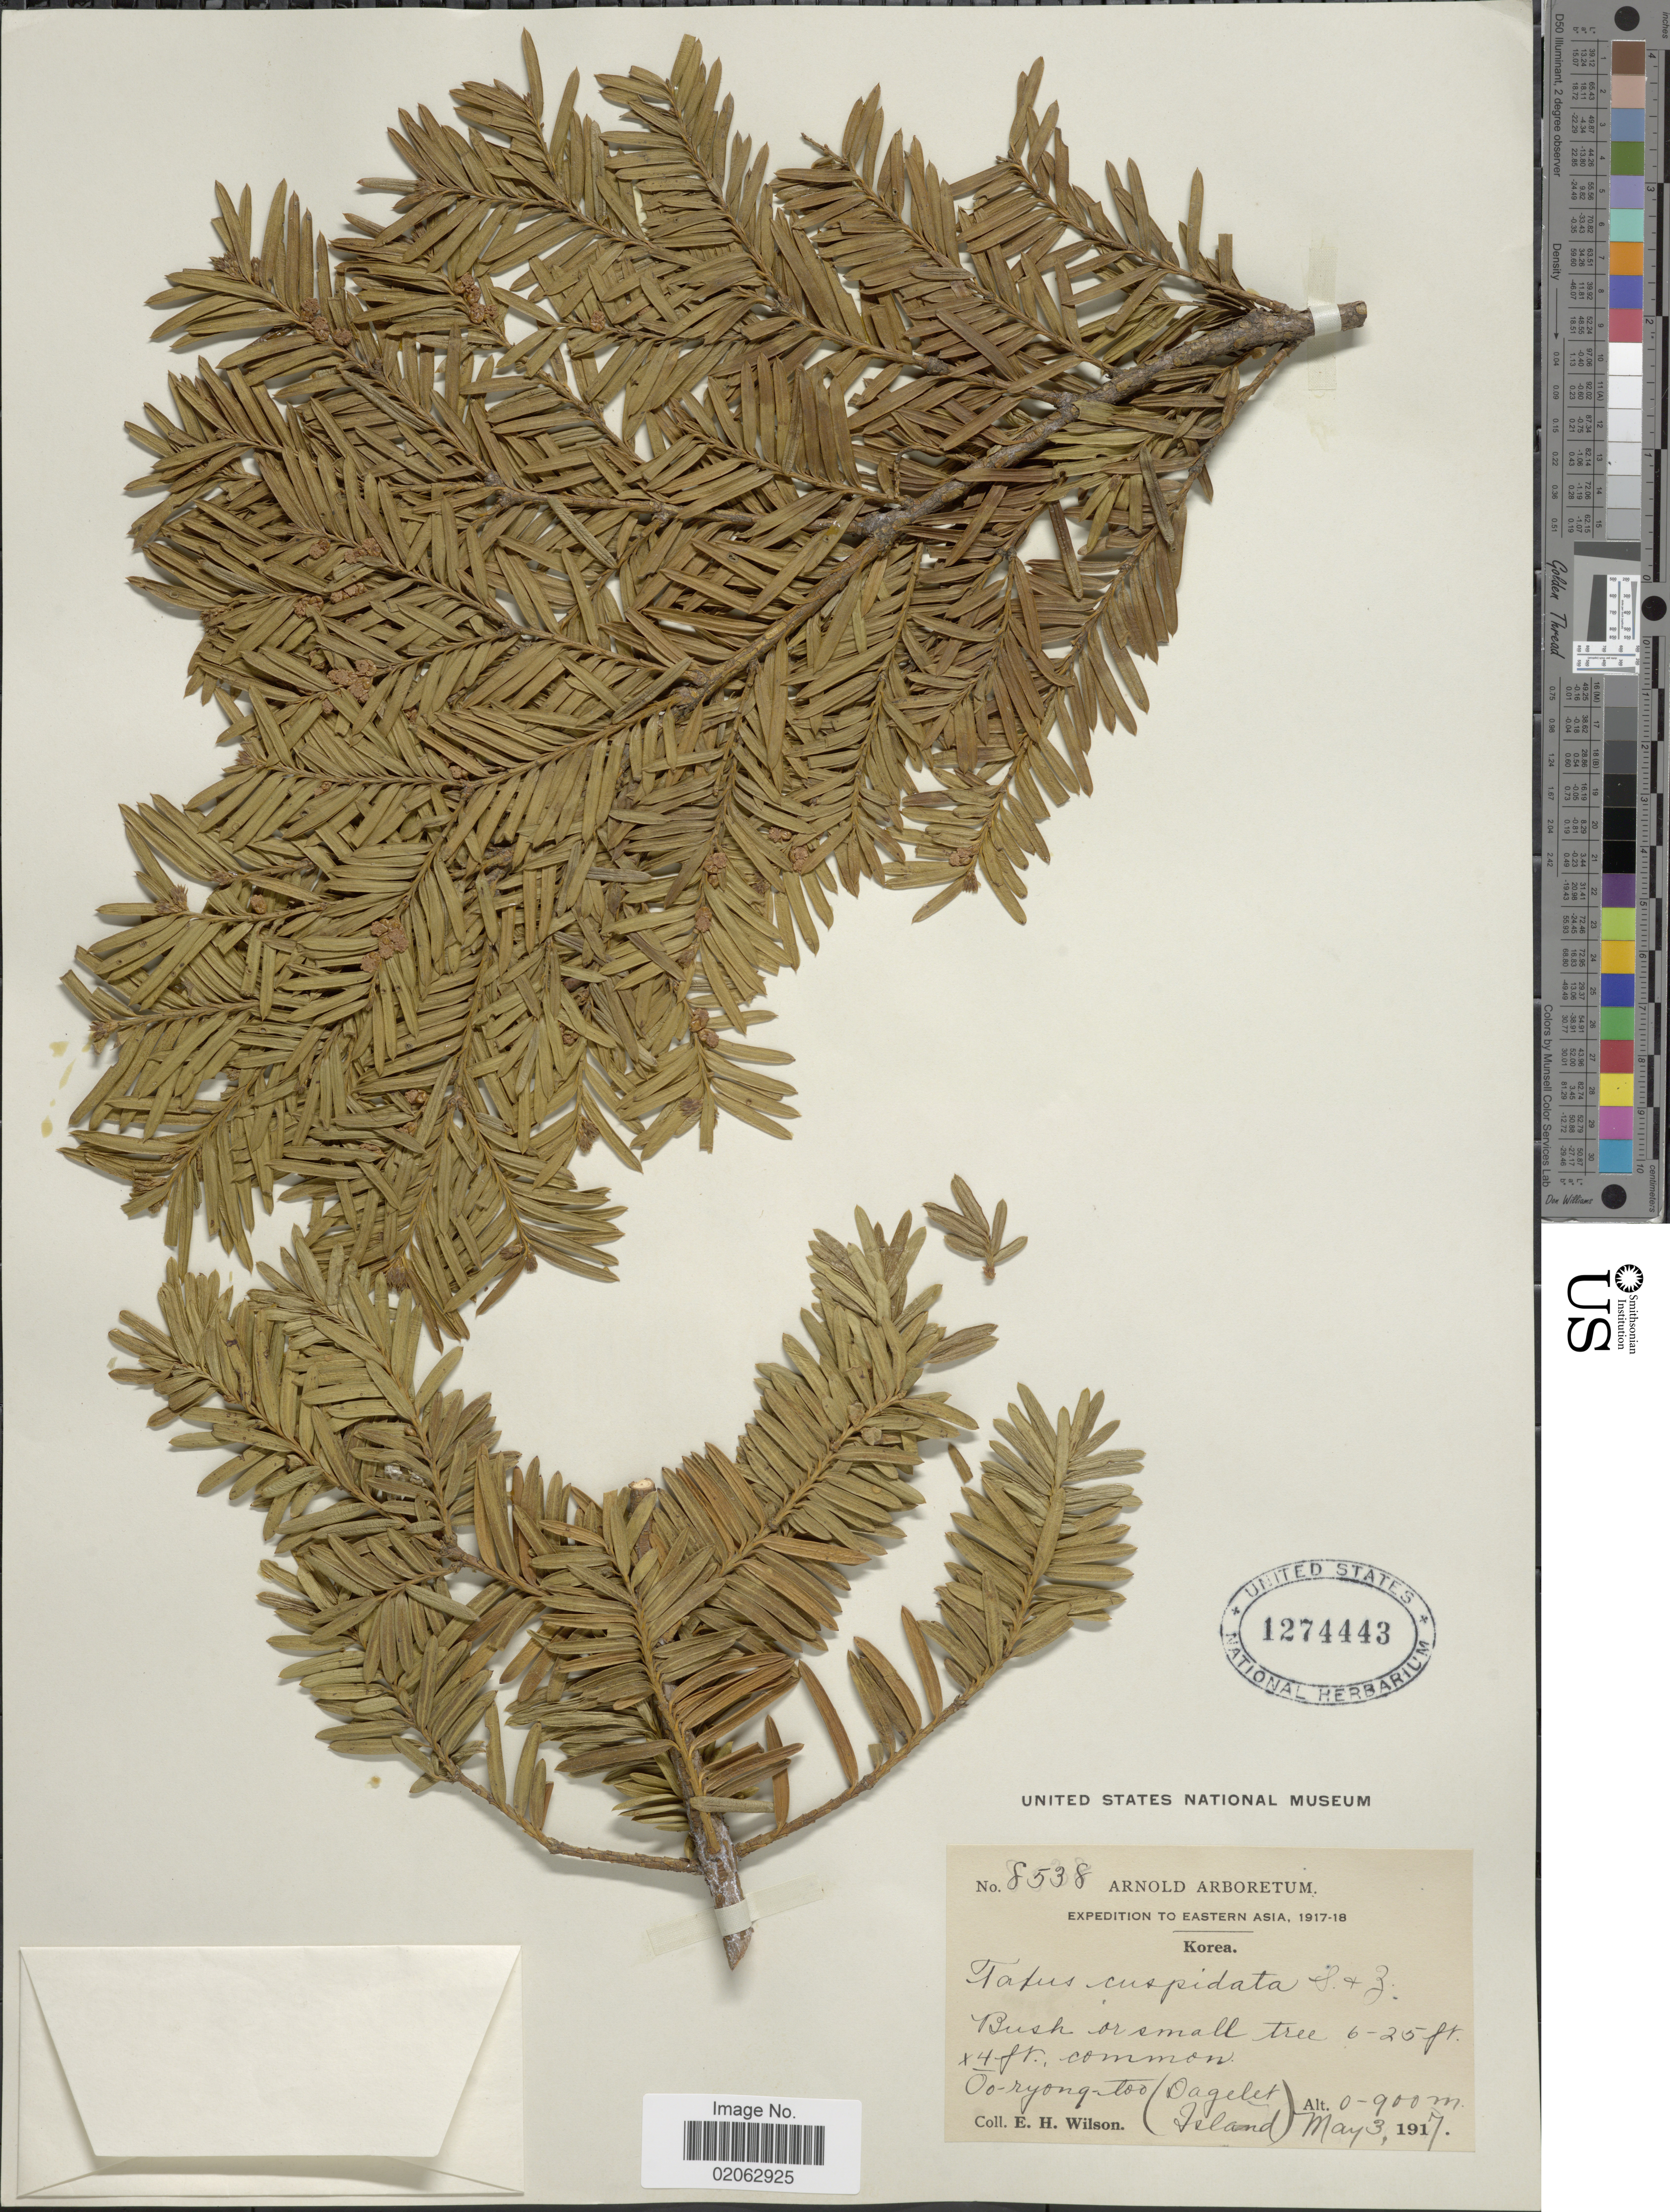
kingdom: Plantae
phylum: Tracheophyta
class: Pinopsida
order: Pinales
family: Taxaceae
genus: Taxus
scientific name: Taxus cuspidata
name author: Siebert & Zucc.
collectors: E. Wilson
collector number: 8538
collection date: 1917-05-03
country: South Korea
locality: Oo-ryong-too (Dagelet Island).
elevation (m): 0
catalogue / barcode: US 1274443